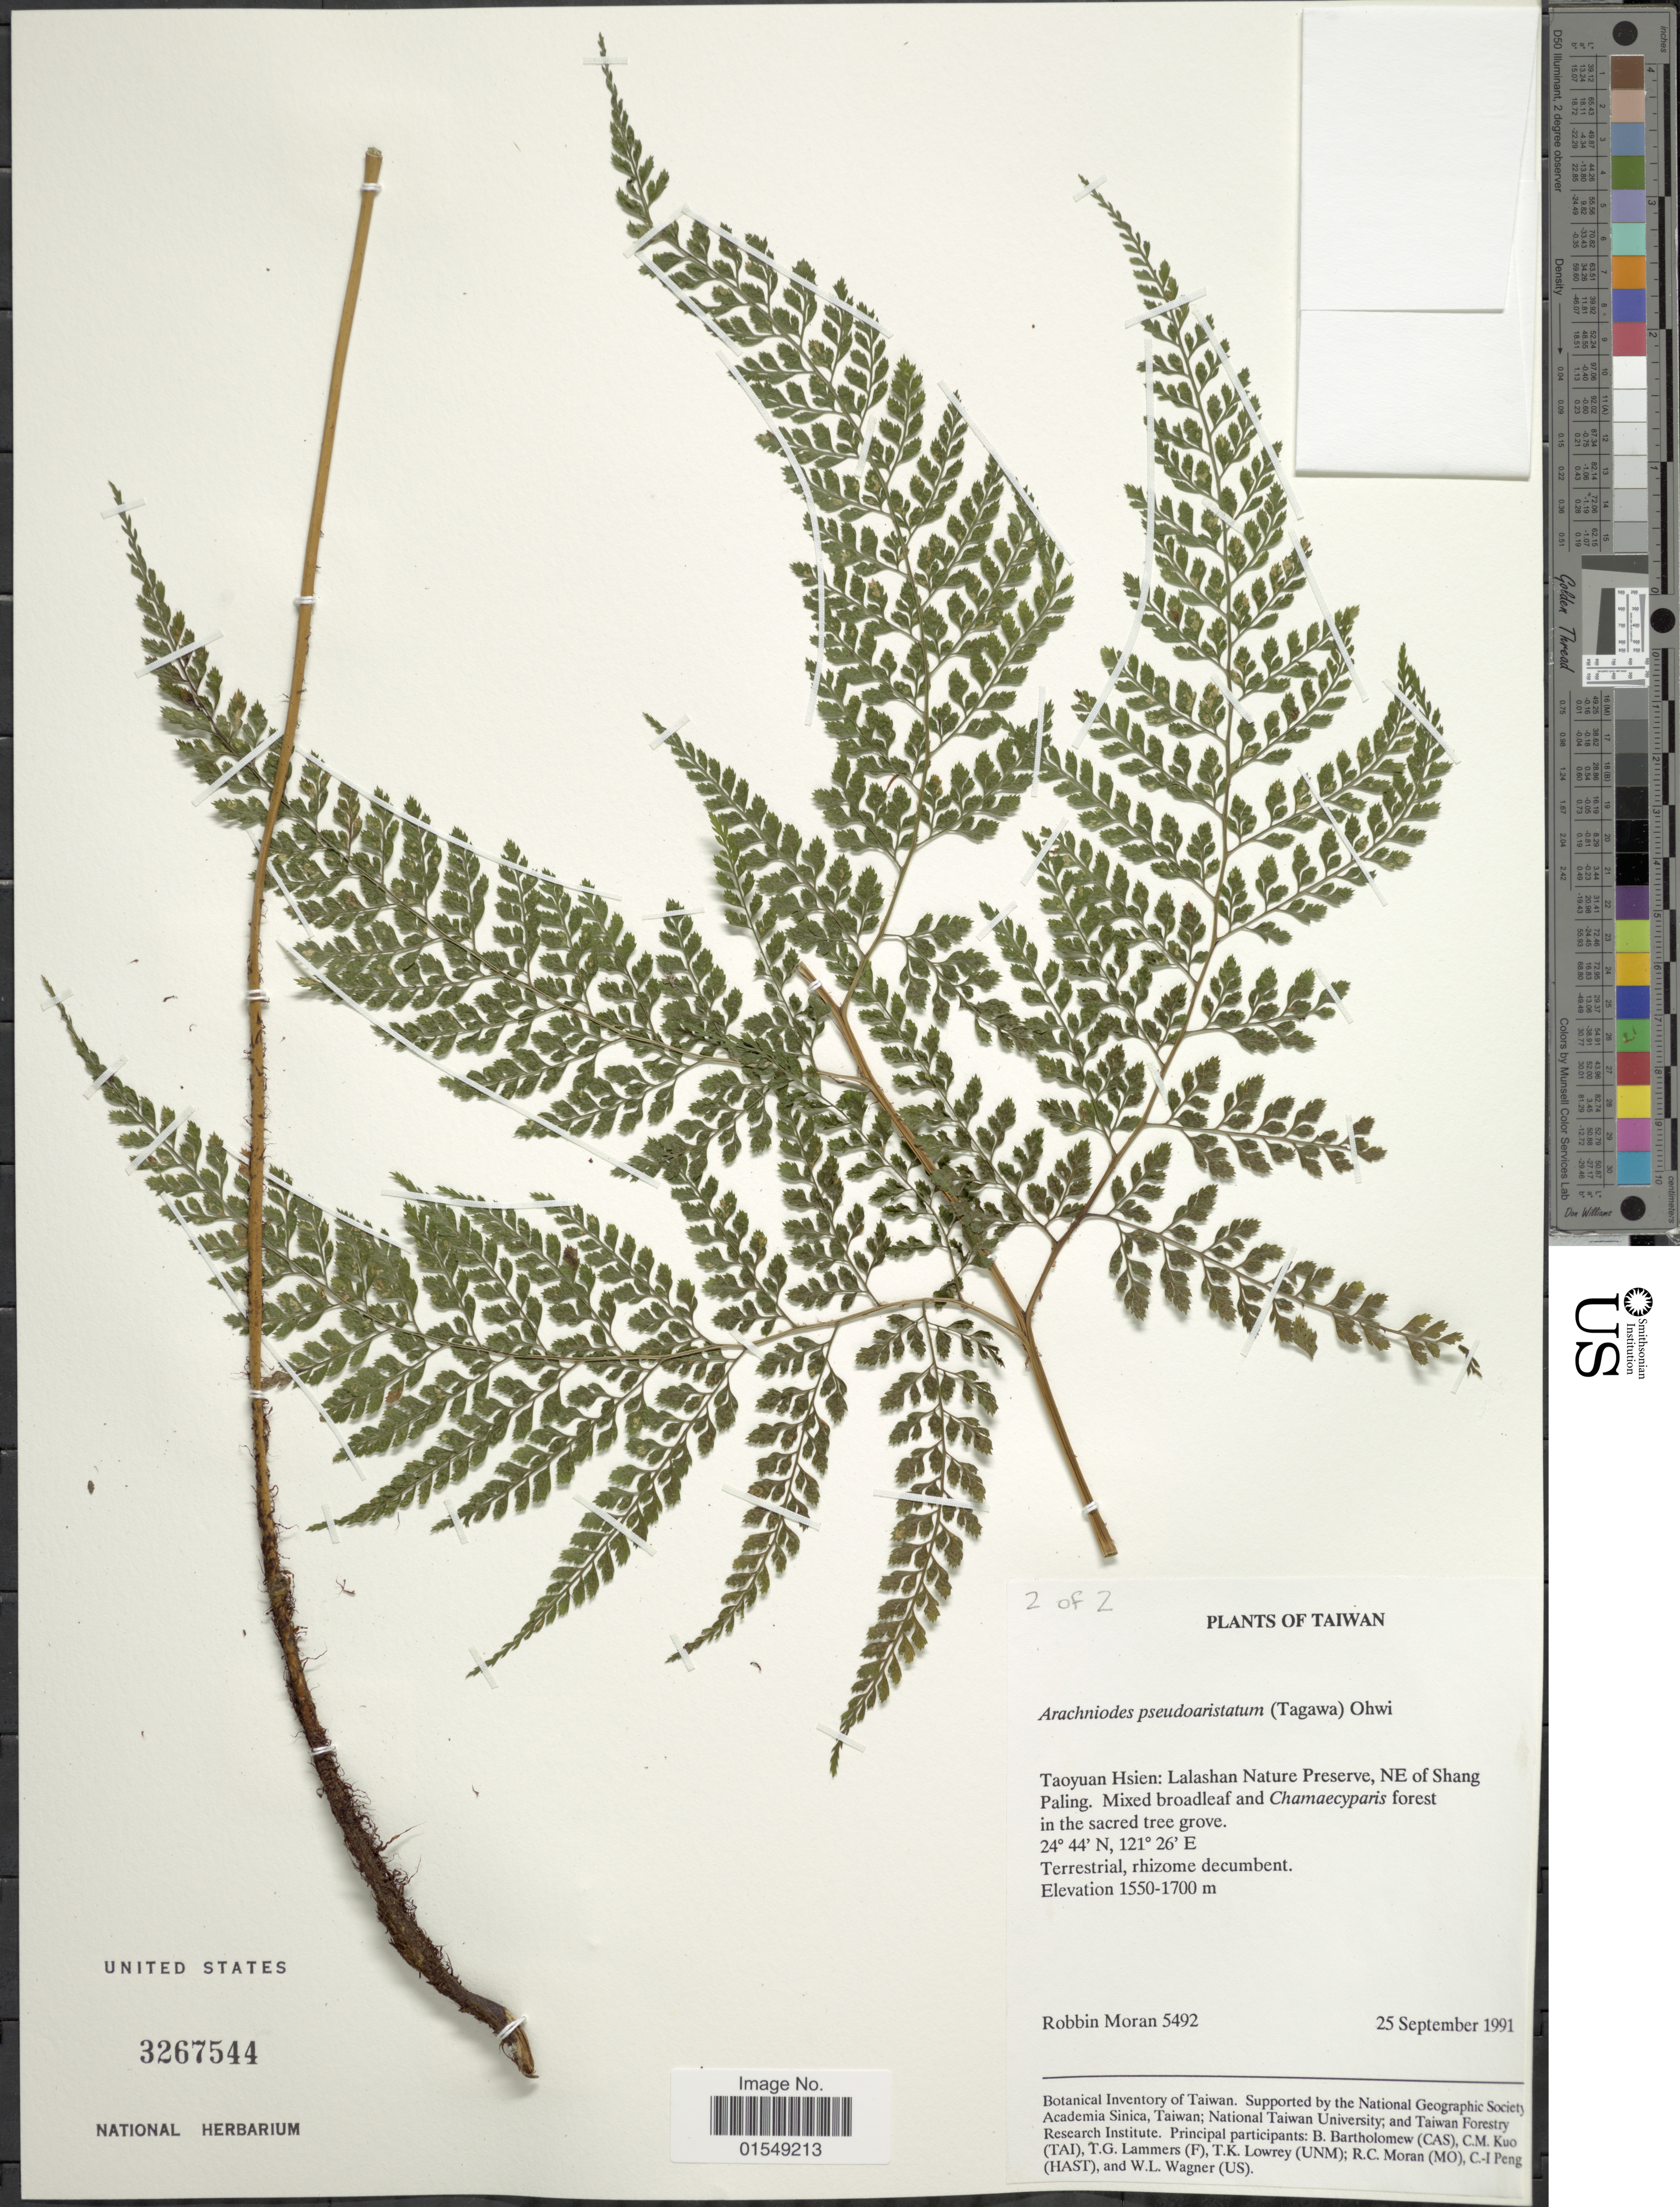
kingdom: Plantae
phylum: Tracheophyta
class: Polypodiopsida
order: Polypodiales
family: Dryopteridaceae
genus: Arachniodes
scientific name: Arachniodes pseudoaristata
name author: (Tagawa) Ohwi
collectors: R. C. Moran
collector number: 5492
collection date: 1991-09-25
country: Taiwan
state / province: Taoyuan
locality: Taoyuan Hsien: Lalashan Nature Preserve, NE of Shang Paling, mixed broadleaf and Chamaecyparis forest in the sacred tree grove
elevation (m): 1550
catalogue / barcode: US 3267544